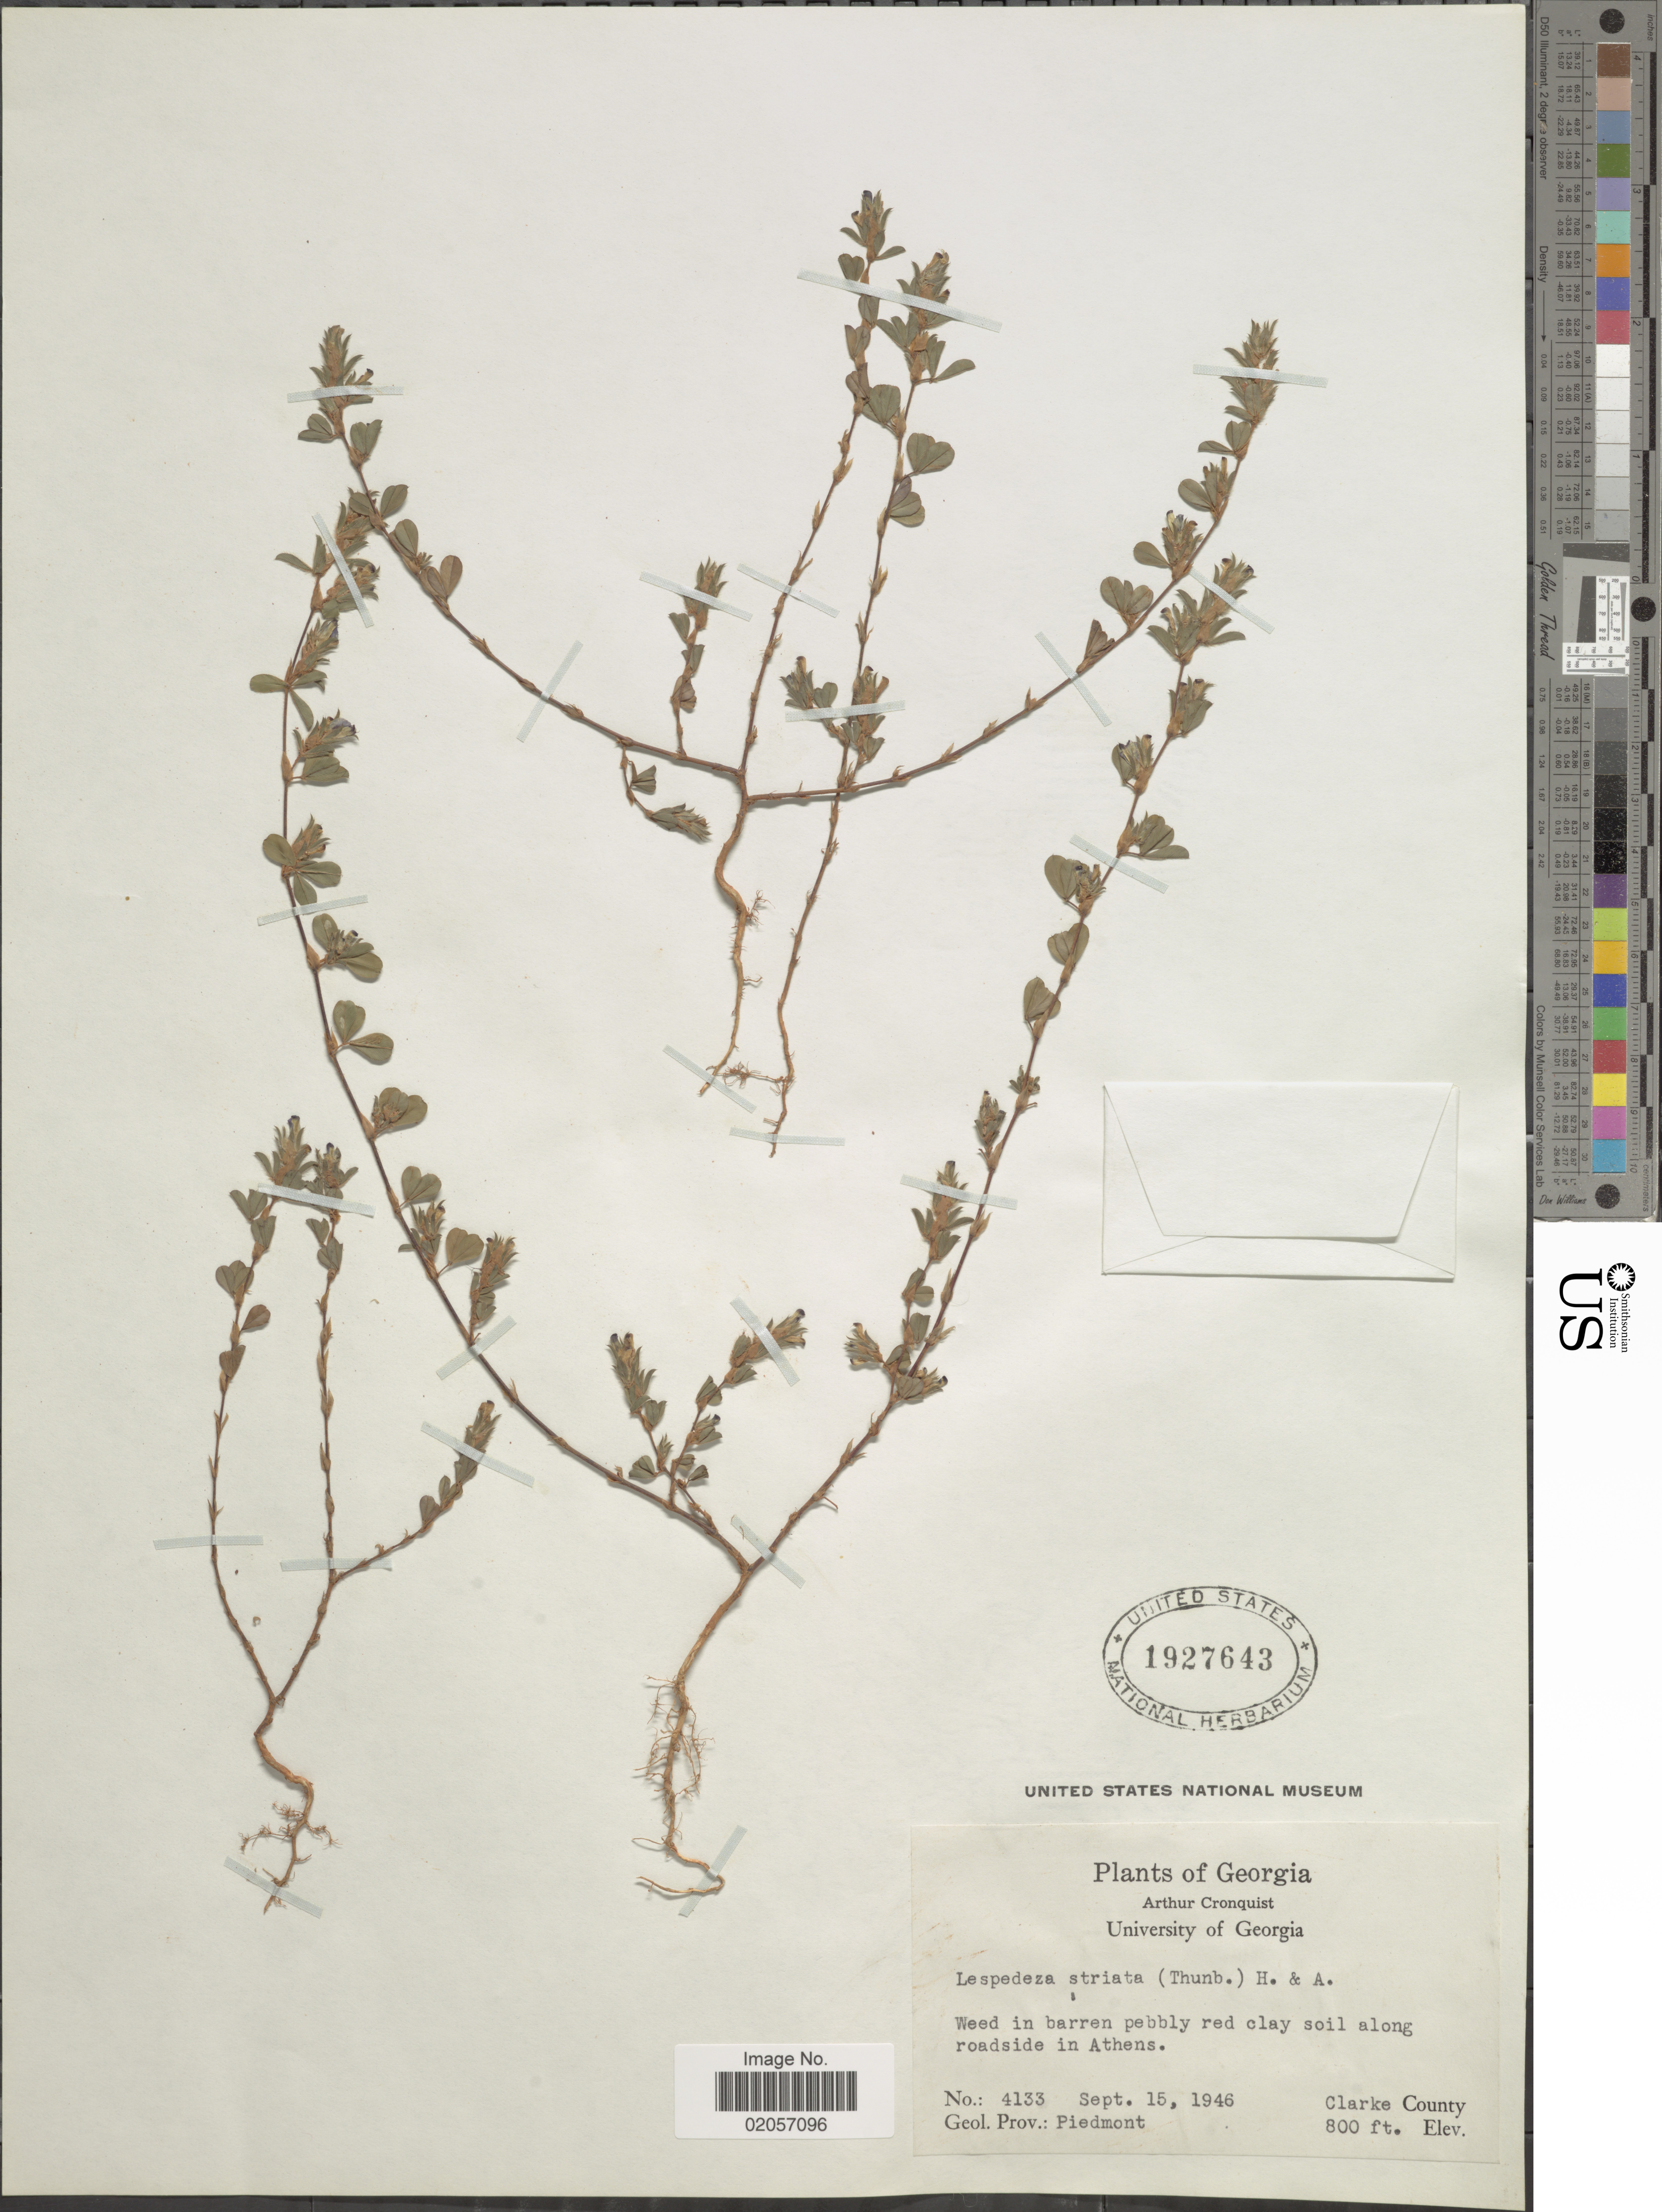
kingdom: Plantae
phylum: Tracheophyta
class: Magnoliopsida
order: Fabales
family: Fabaceae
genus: Kummerowia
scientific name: Kummerowia stipulacea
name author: (Maxim.) Makino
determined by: Strong, M. T., (US), Smithsonian Institution - National Museum of Natural History (UNITED STATES)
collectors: A. J. Cronquist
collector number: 4133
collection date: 1946-09-15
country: United States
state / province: Georgia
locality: Weed in barren pebbly red clay soil along roadside in Athens. Geol. Prov.: Piedmont, Clark County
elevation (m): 244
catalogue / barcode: US 1927643